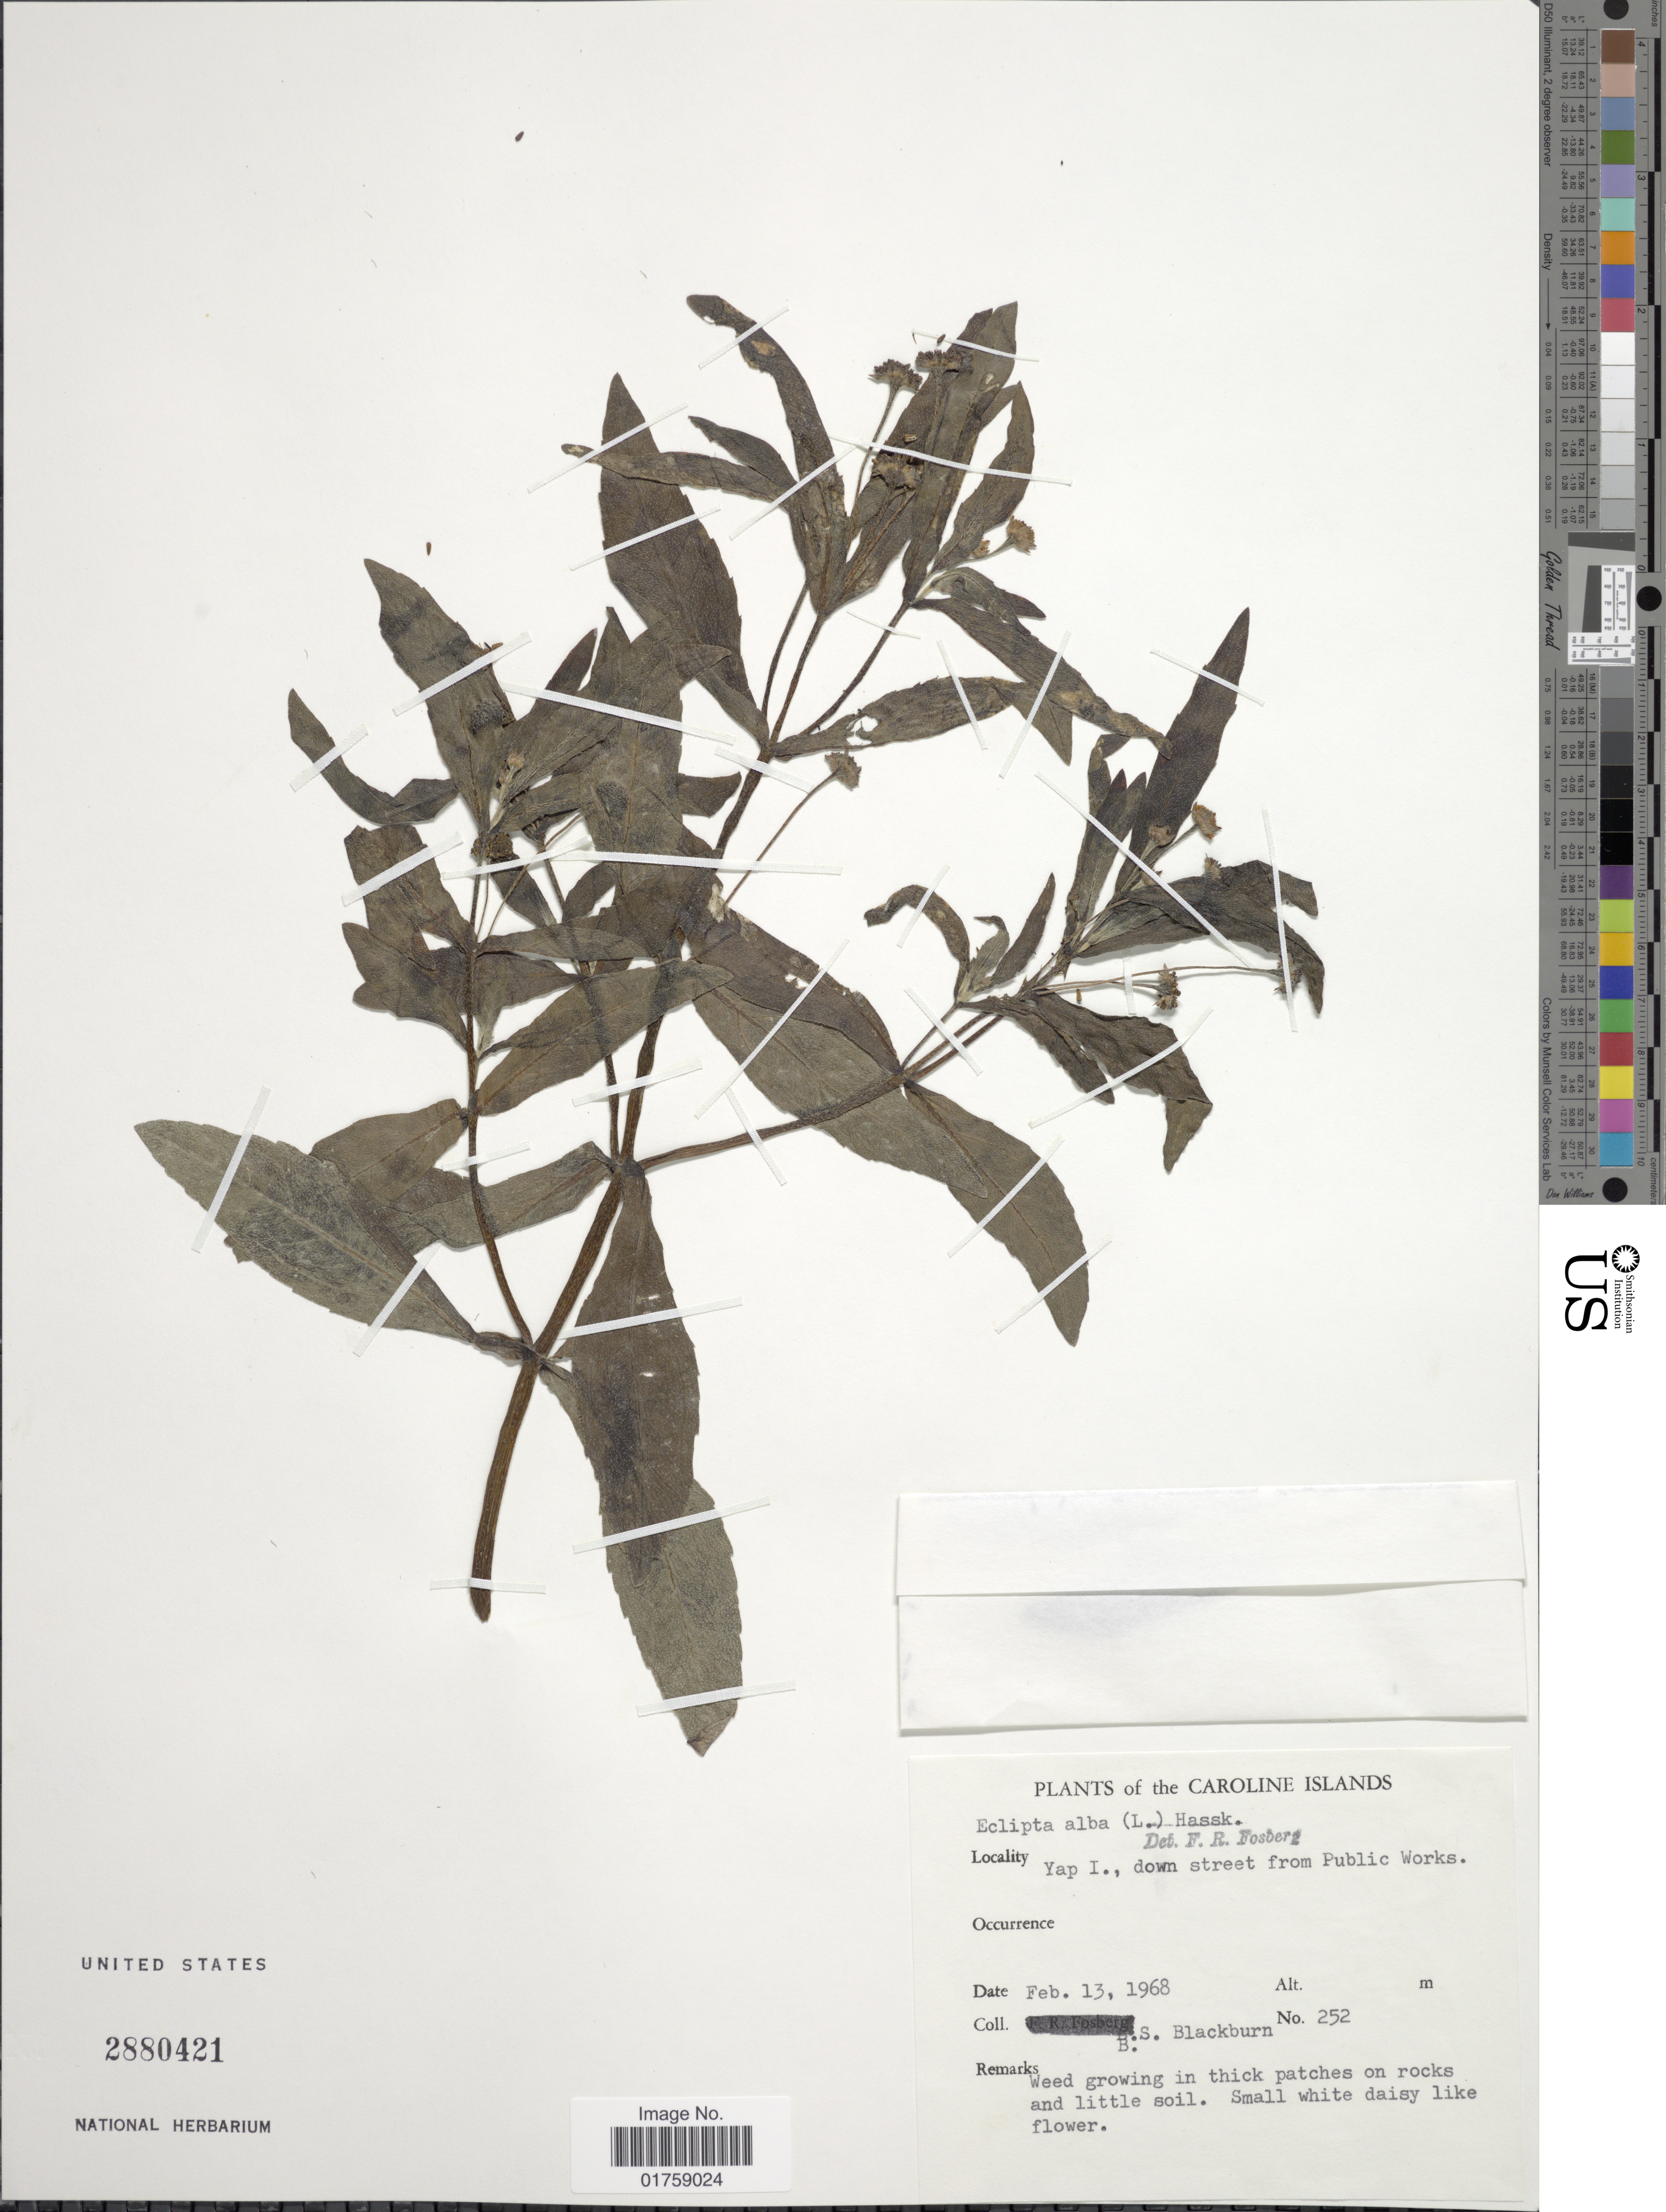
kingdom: Plantae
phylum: Tracheophyta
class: Magnoliopsida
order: Asterales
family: Asteraceae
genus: Eclipta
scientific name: Eclipta alba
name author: (L.) Hassk.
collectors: B. S. Blackburn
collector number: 252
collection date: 1968-02-13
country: Micronesia, Federated States of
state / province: Yap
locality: Caroline Islands. Yap i., down street from Public Works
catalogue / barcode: US 2880421